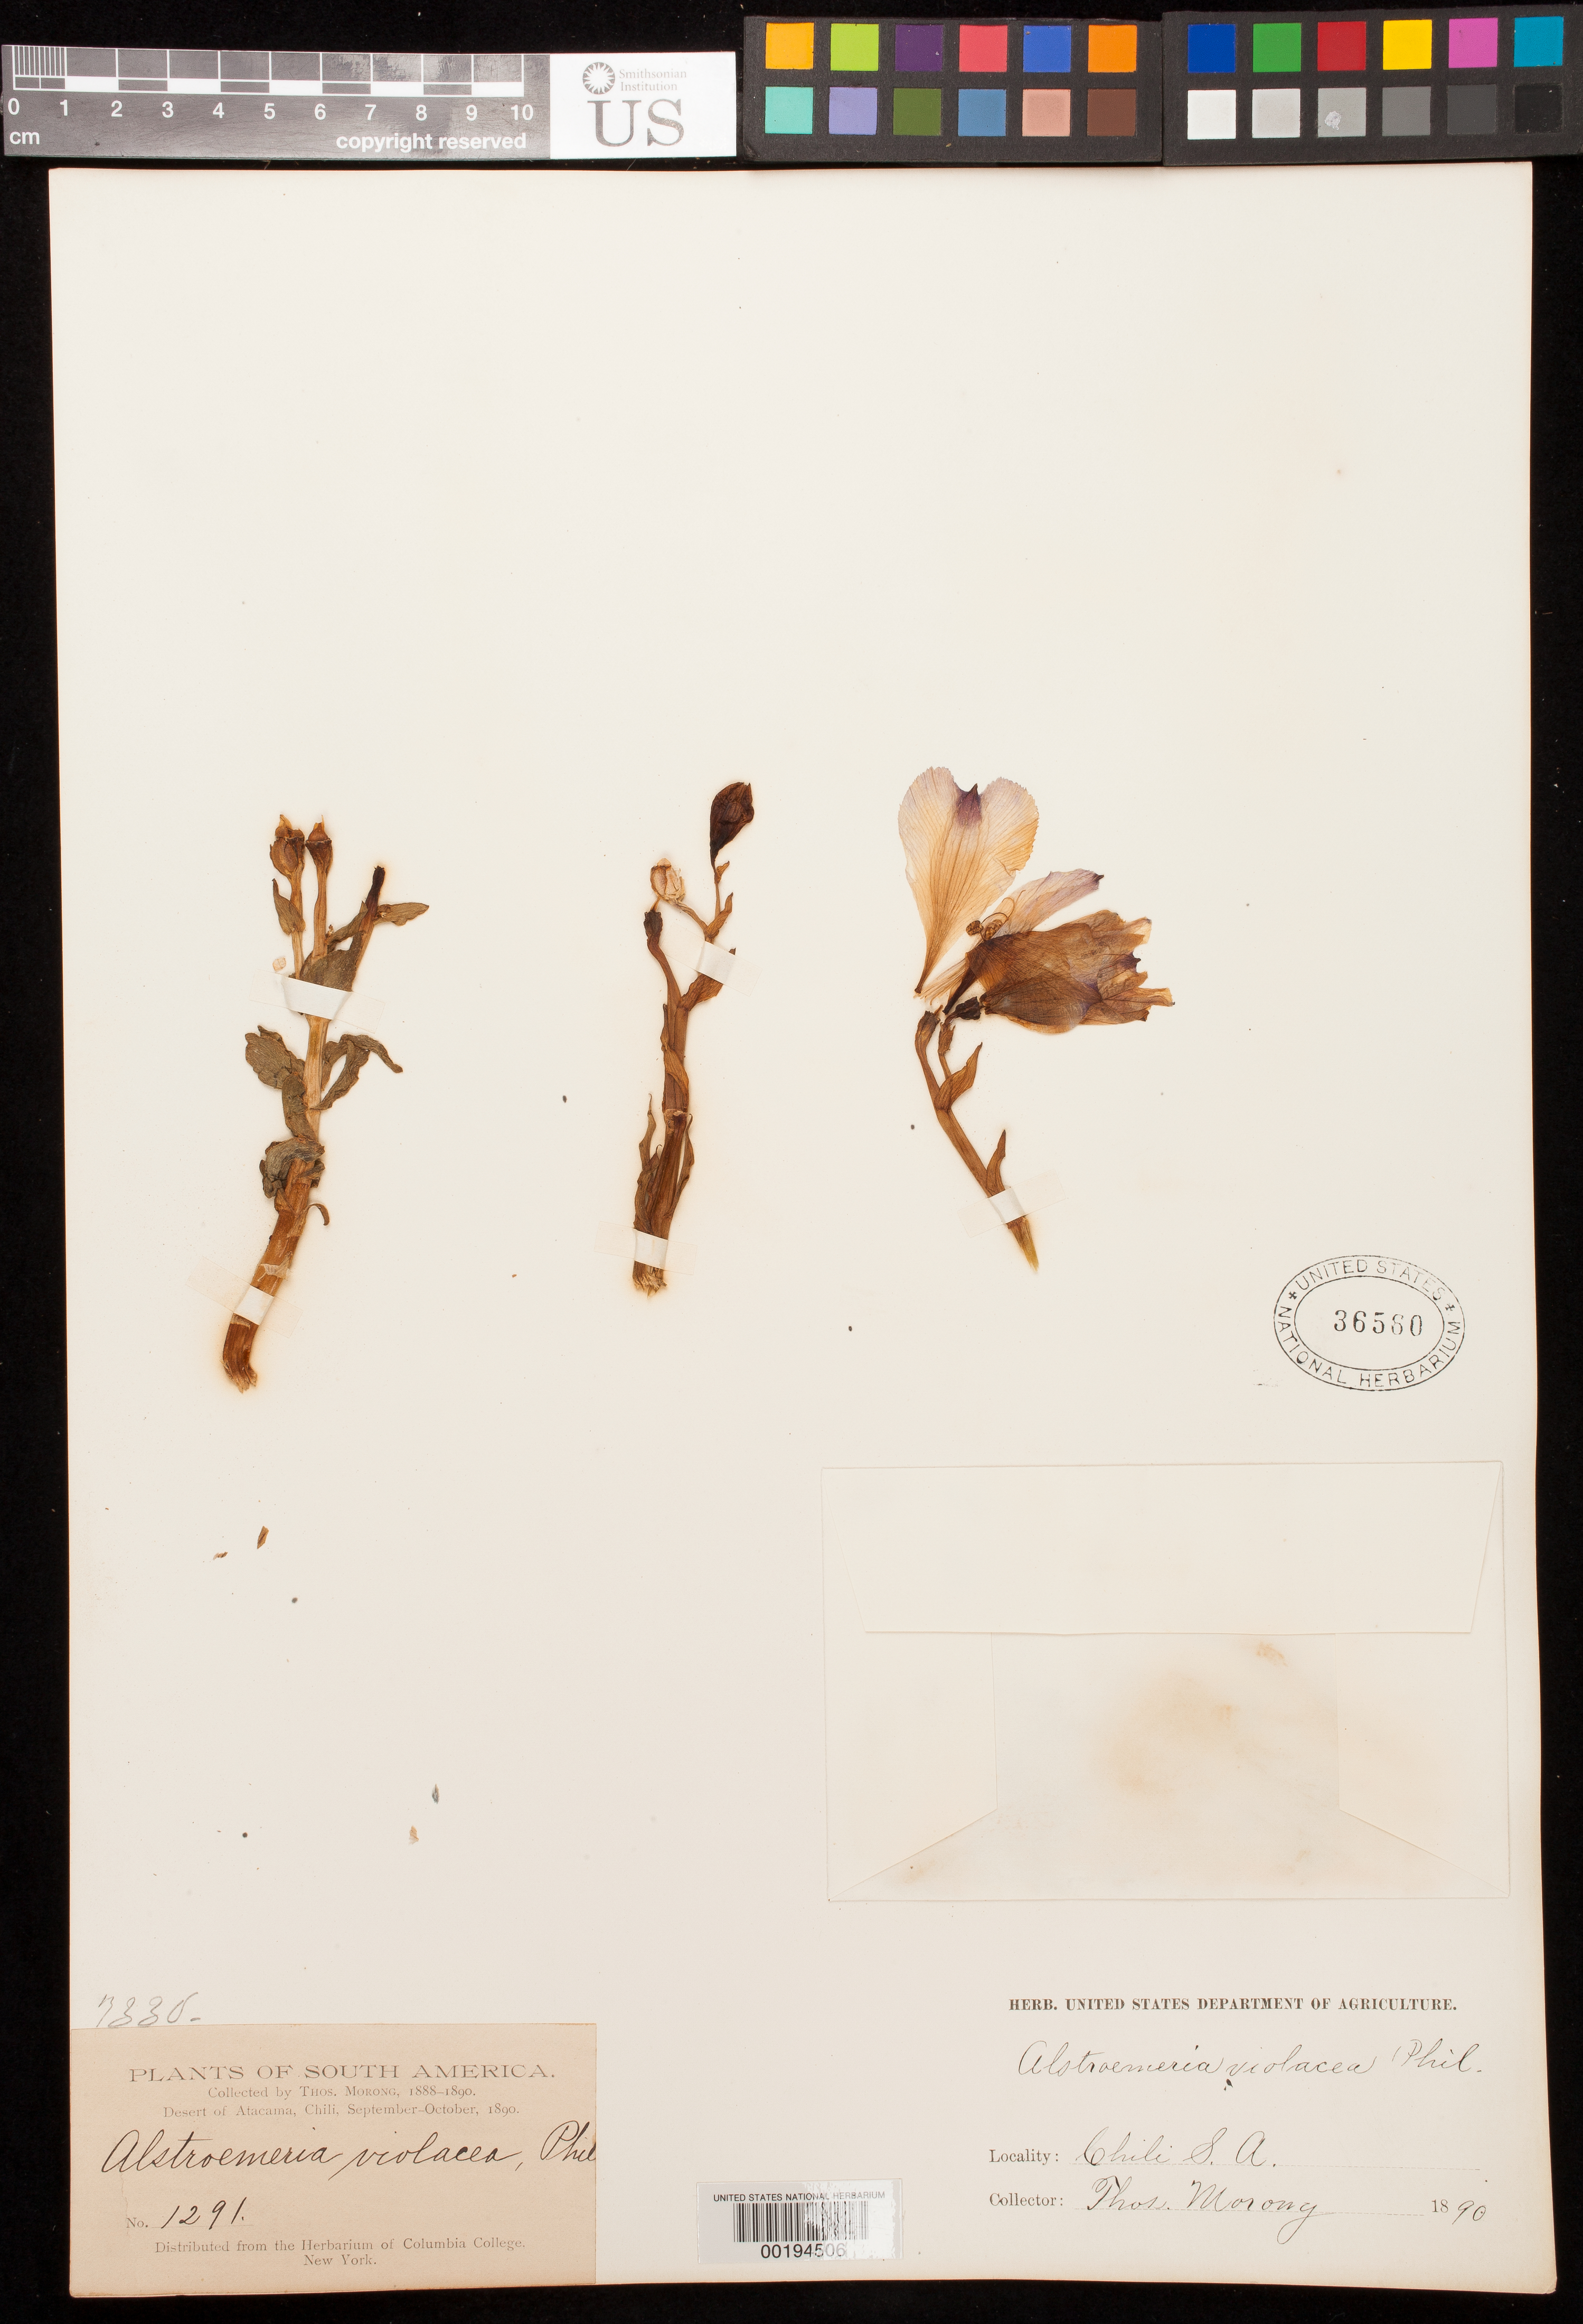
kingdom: Plantae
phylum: Tracheophyta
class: Liliopsida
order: Liliales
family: Alstroemeriaceae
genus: Alstroemeria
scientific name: Alstroemeria violacea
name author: Phil.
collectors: T. Morong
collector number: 1291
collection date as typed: Sep 1890 to -- Oct 1890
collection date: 1890-09/1890-10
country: Chile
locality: Desert of atacama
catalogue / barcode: US 36560